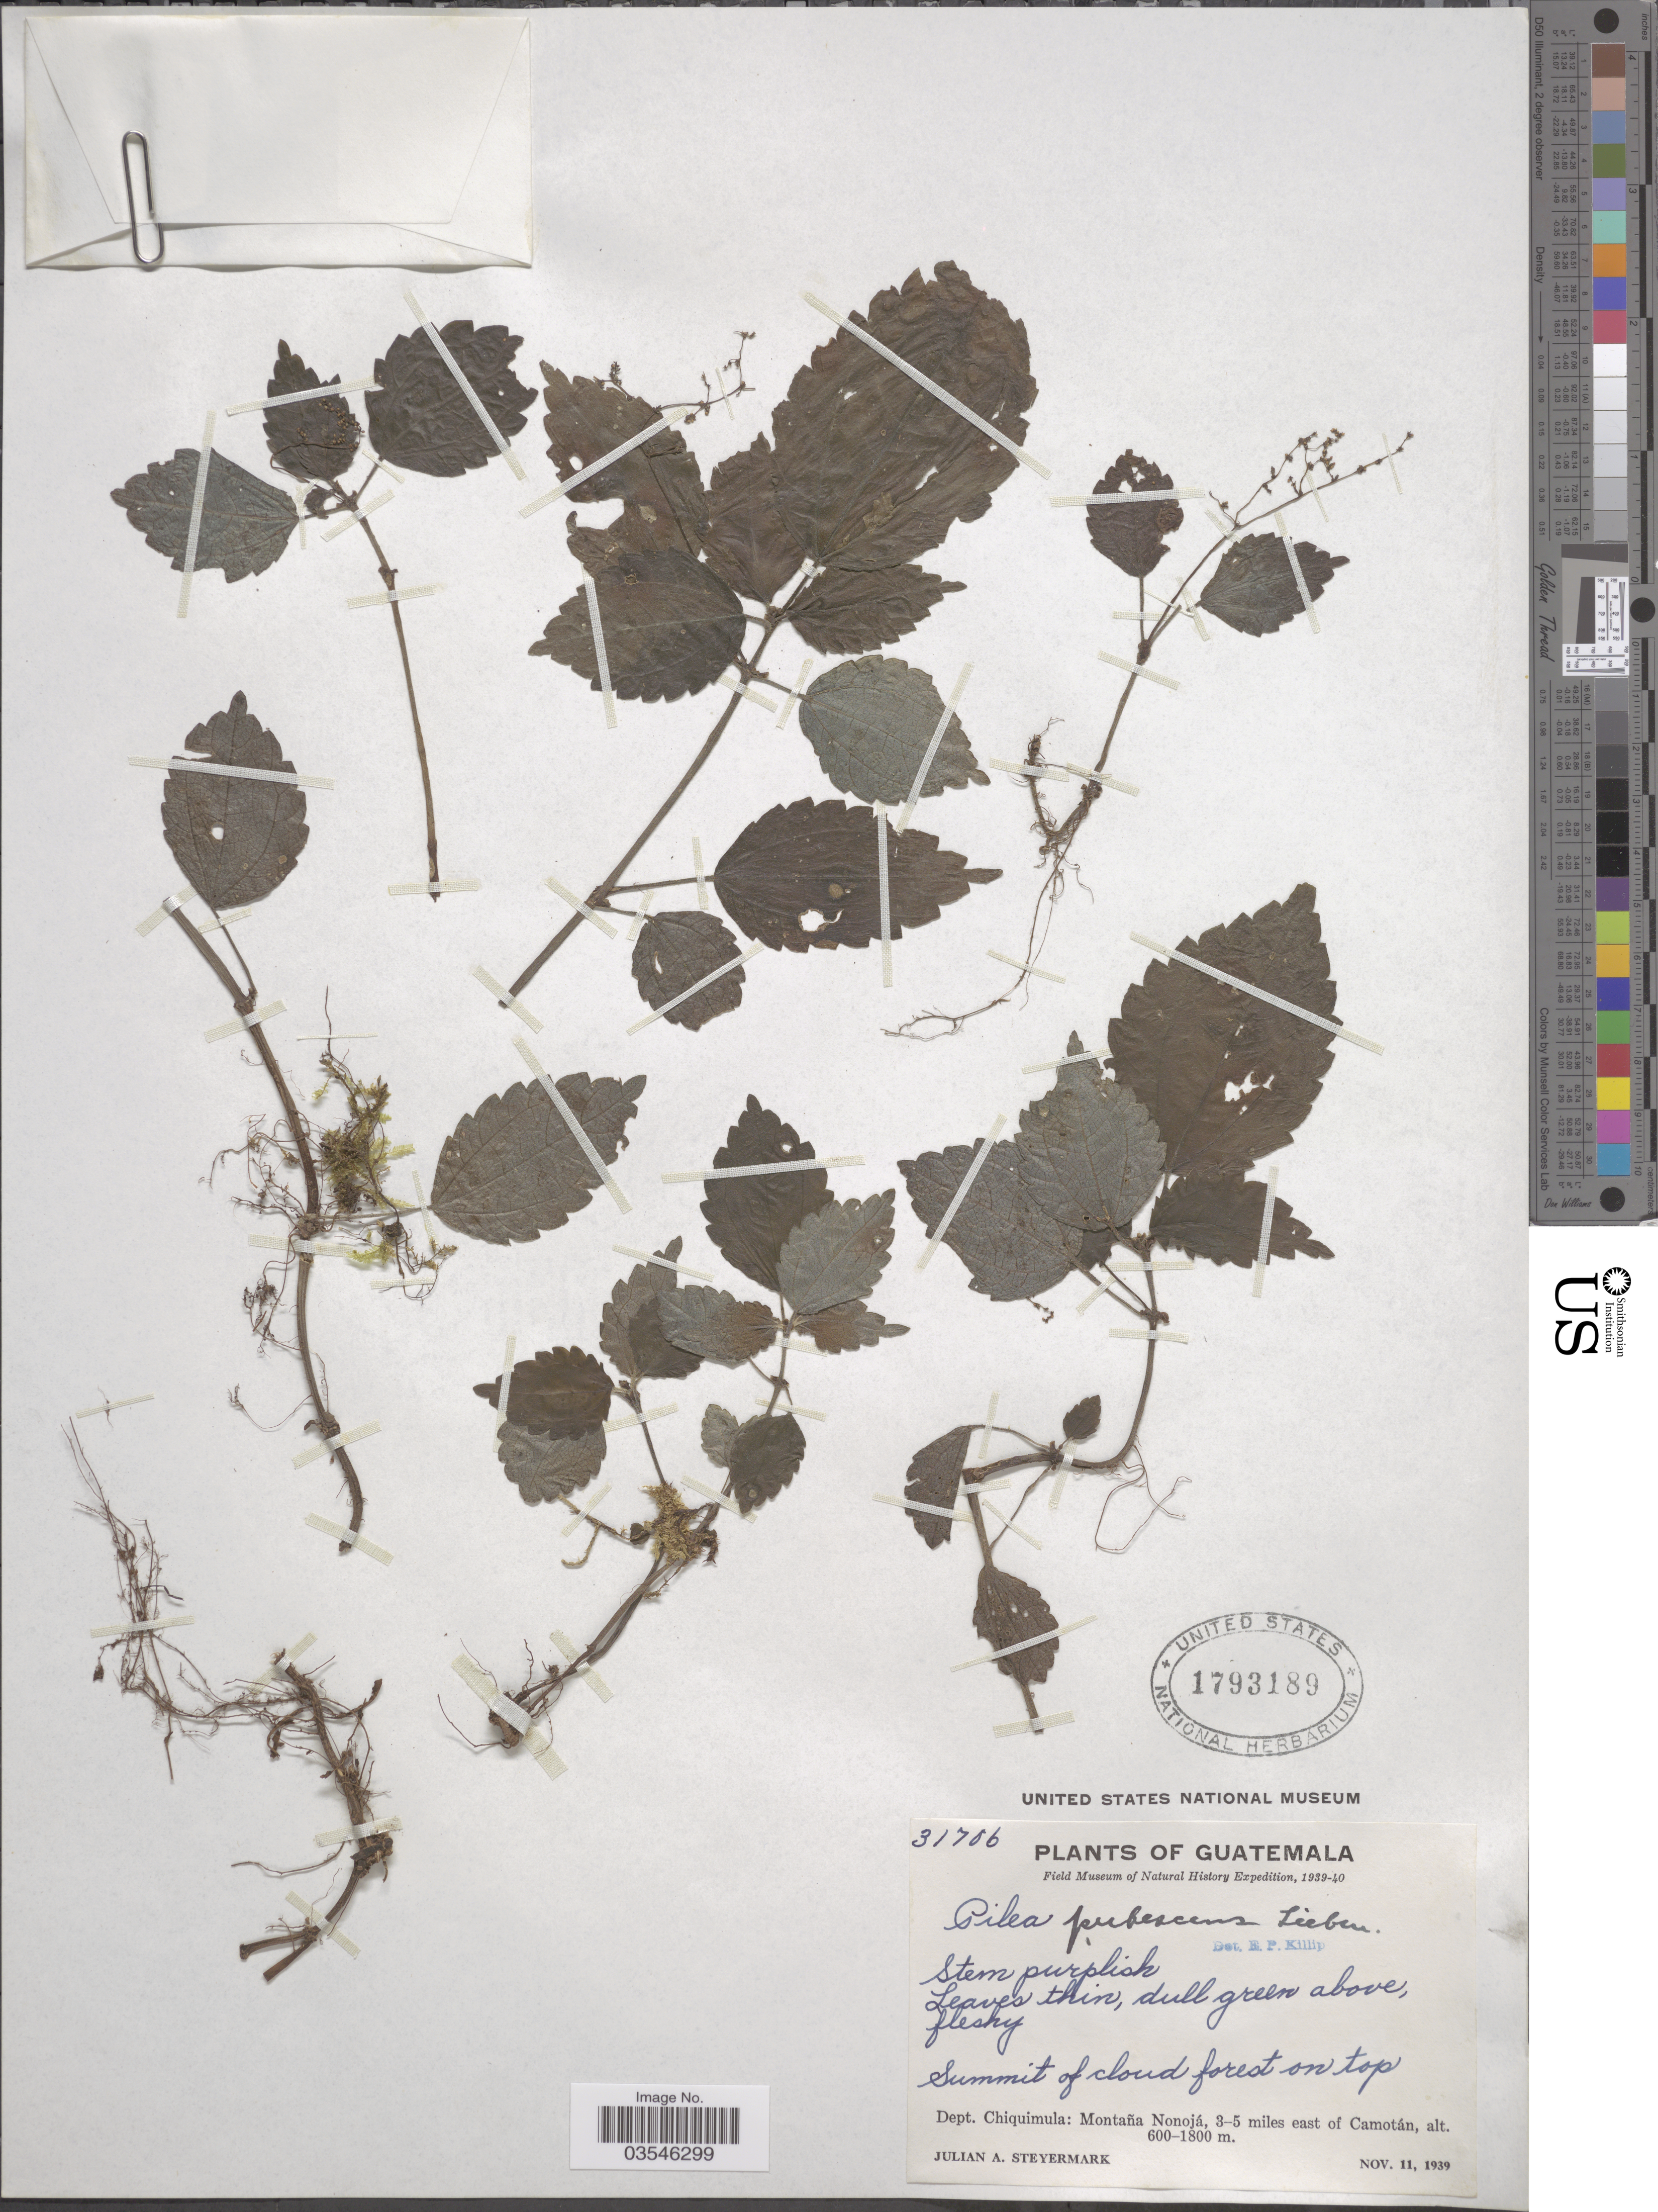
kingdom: Plantae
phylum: Tracheophyta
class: Magnoliopsida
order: Rosales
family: Urticaceae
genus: Pilea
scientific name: Pilea pubescens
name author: Liebm.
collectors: J. Steyermark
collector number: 31706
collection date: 1939-11-11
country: Guatemala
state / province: Chiquimula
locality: Dept. Chiquimula: Montaña Nonojá, 3-5 miles east of Camotán.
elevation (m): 600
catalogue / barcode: US 1793189